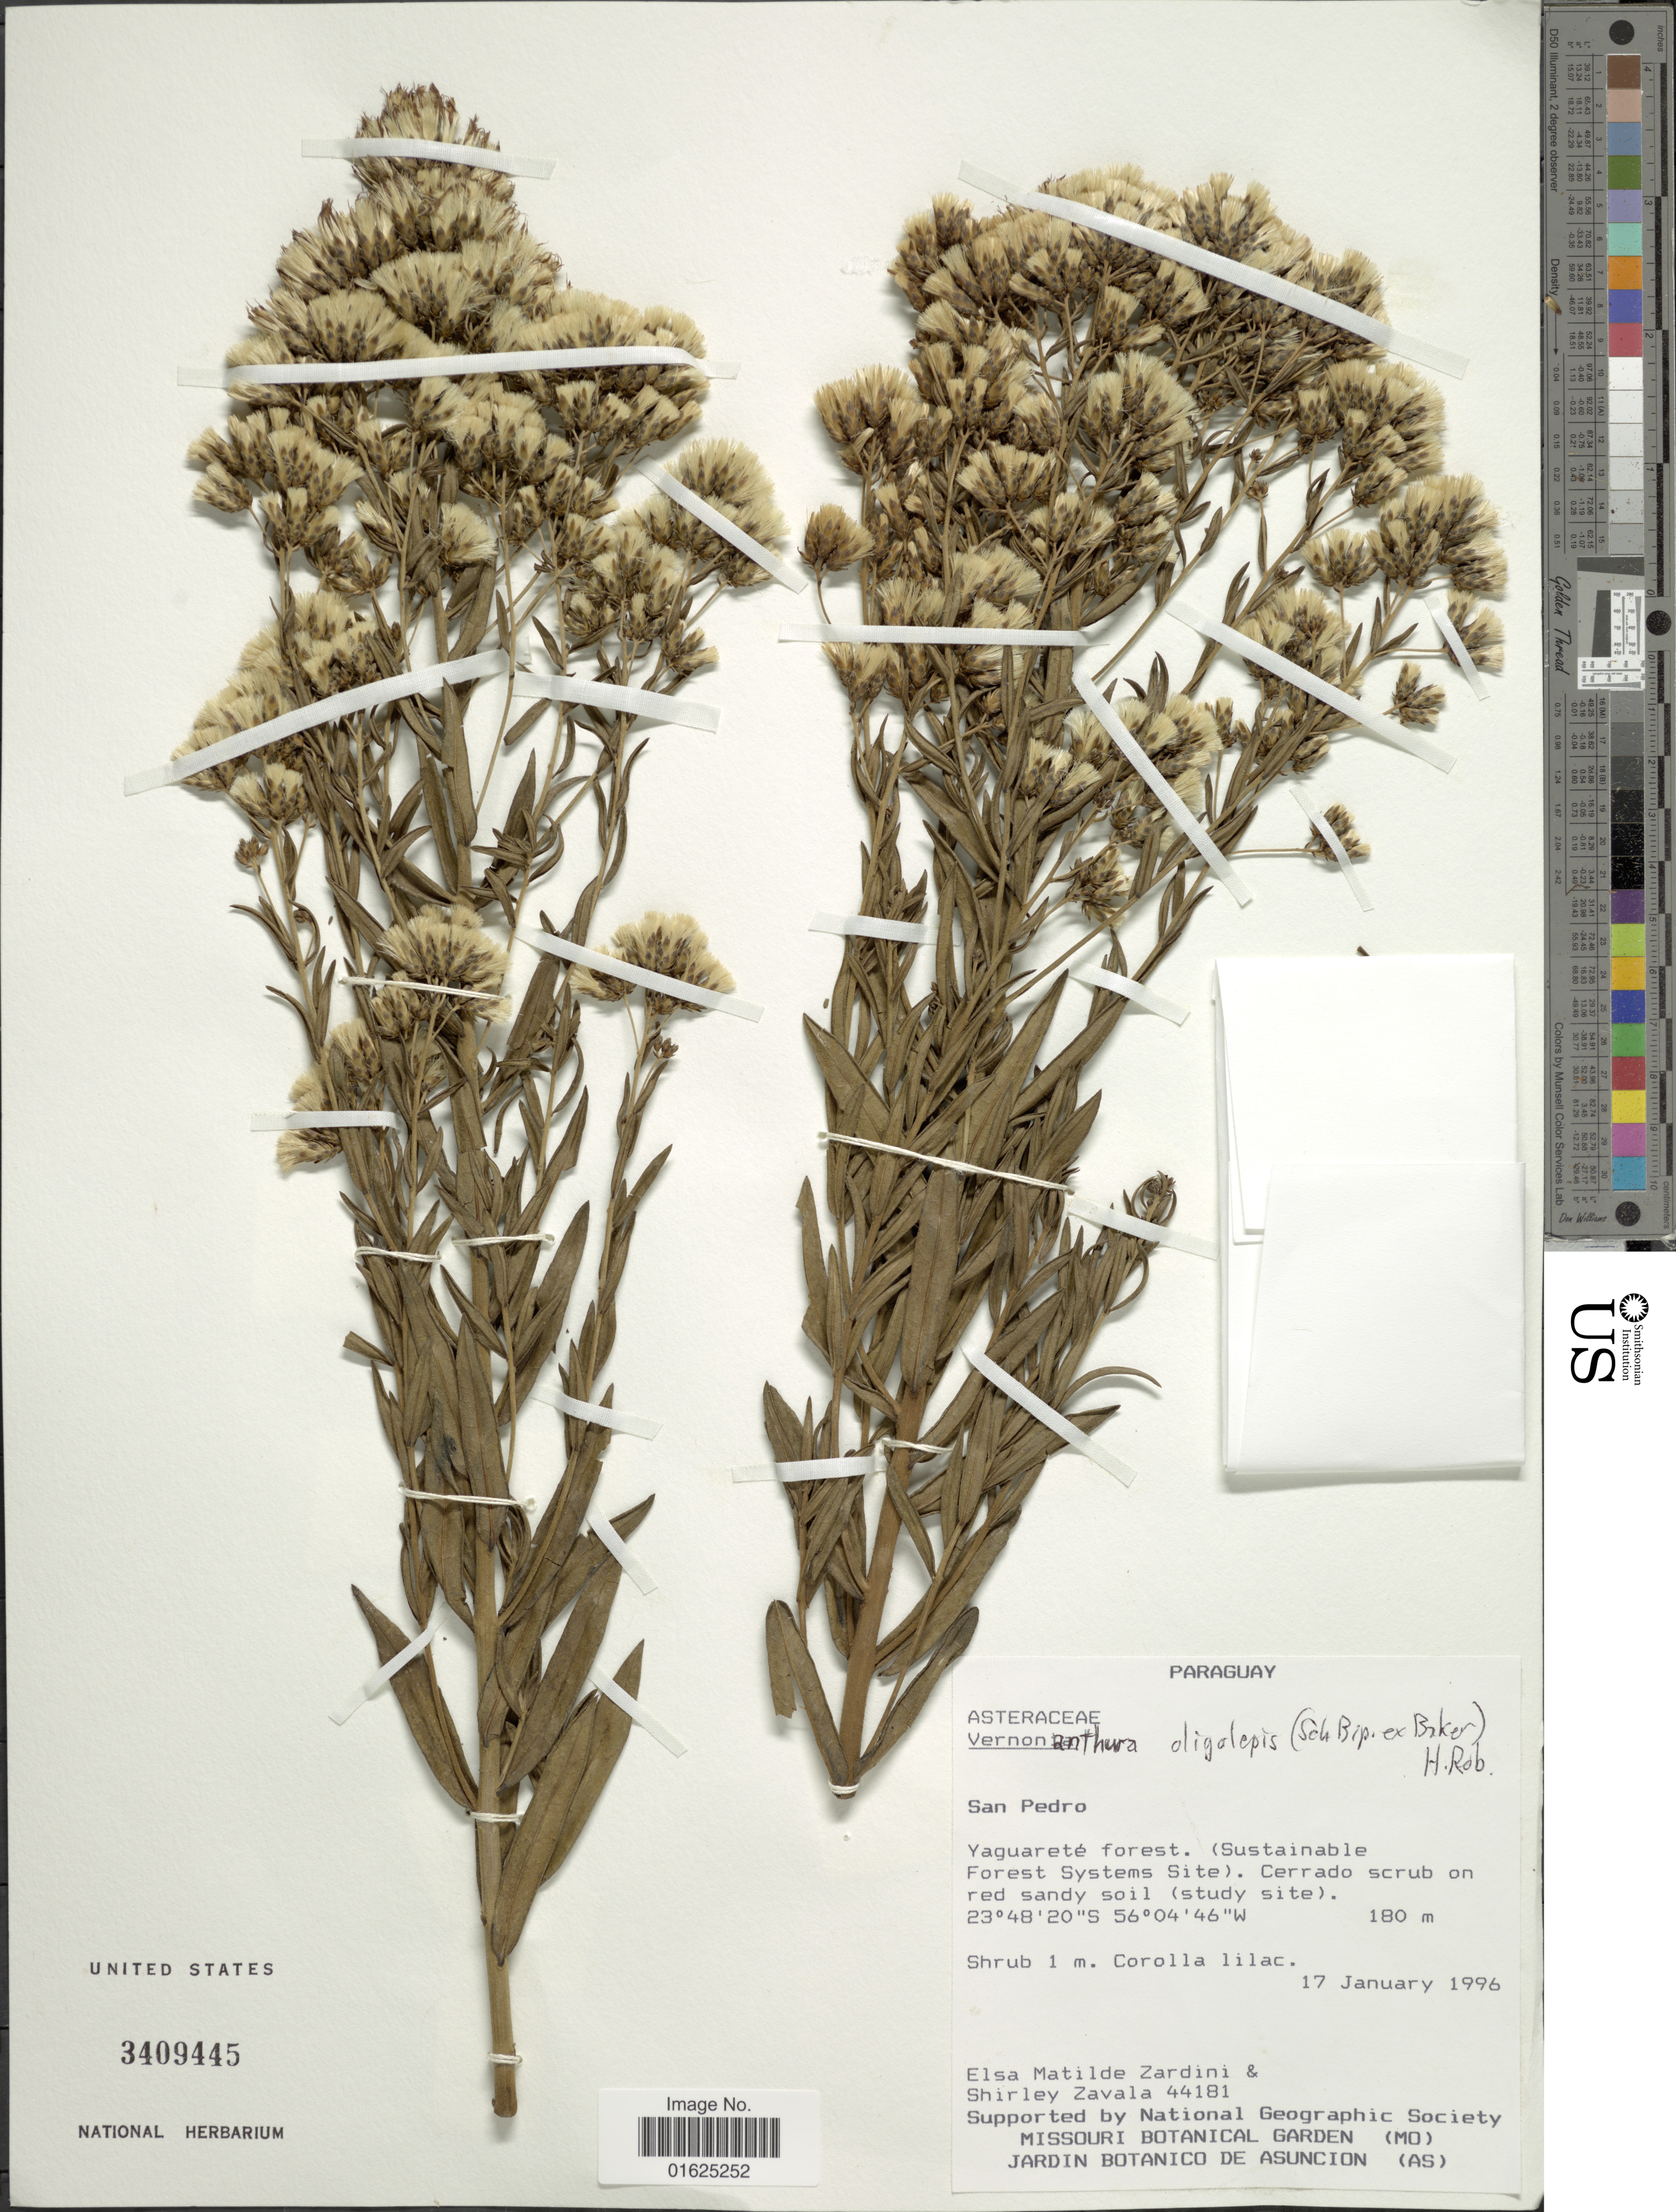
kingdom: Plantae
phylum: Tracheophyta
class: Magnoliopsida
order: Asterales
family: Asteraceae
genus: Vernonanthura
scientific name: Vernonanthura oligolepis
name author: (Sch. Bip. ex Baker) H. Rob.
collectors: E. M. Zardini & S. Zavala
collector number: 44181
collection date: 1996-01-17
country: Paraguay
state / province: San Pedro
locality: Yaguareté Forest (Sustainable Forest Systems Site)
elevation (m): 180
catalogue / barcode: US 3409445